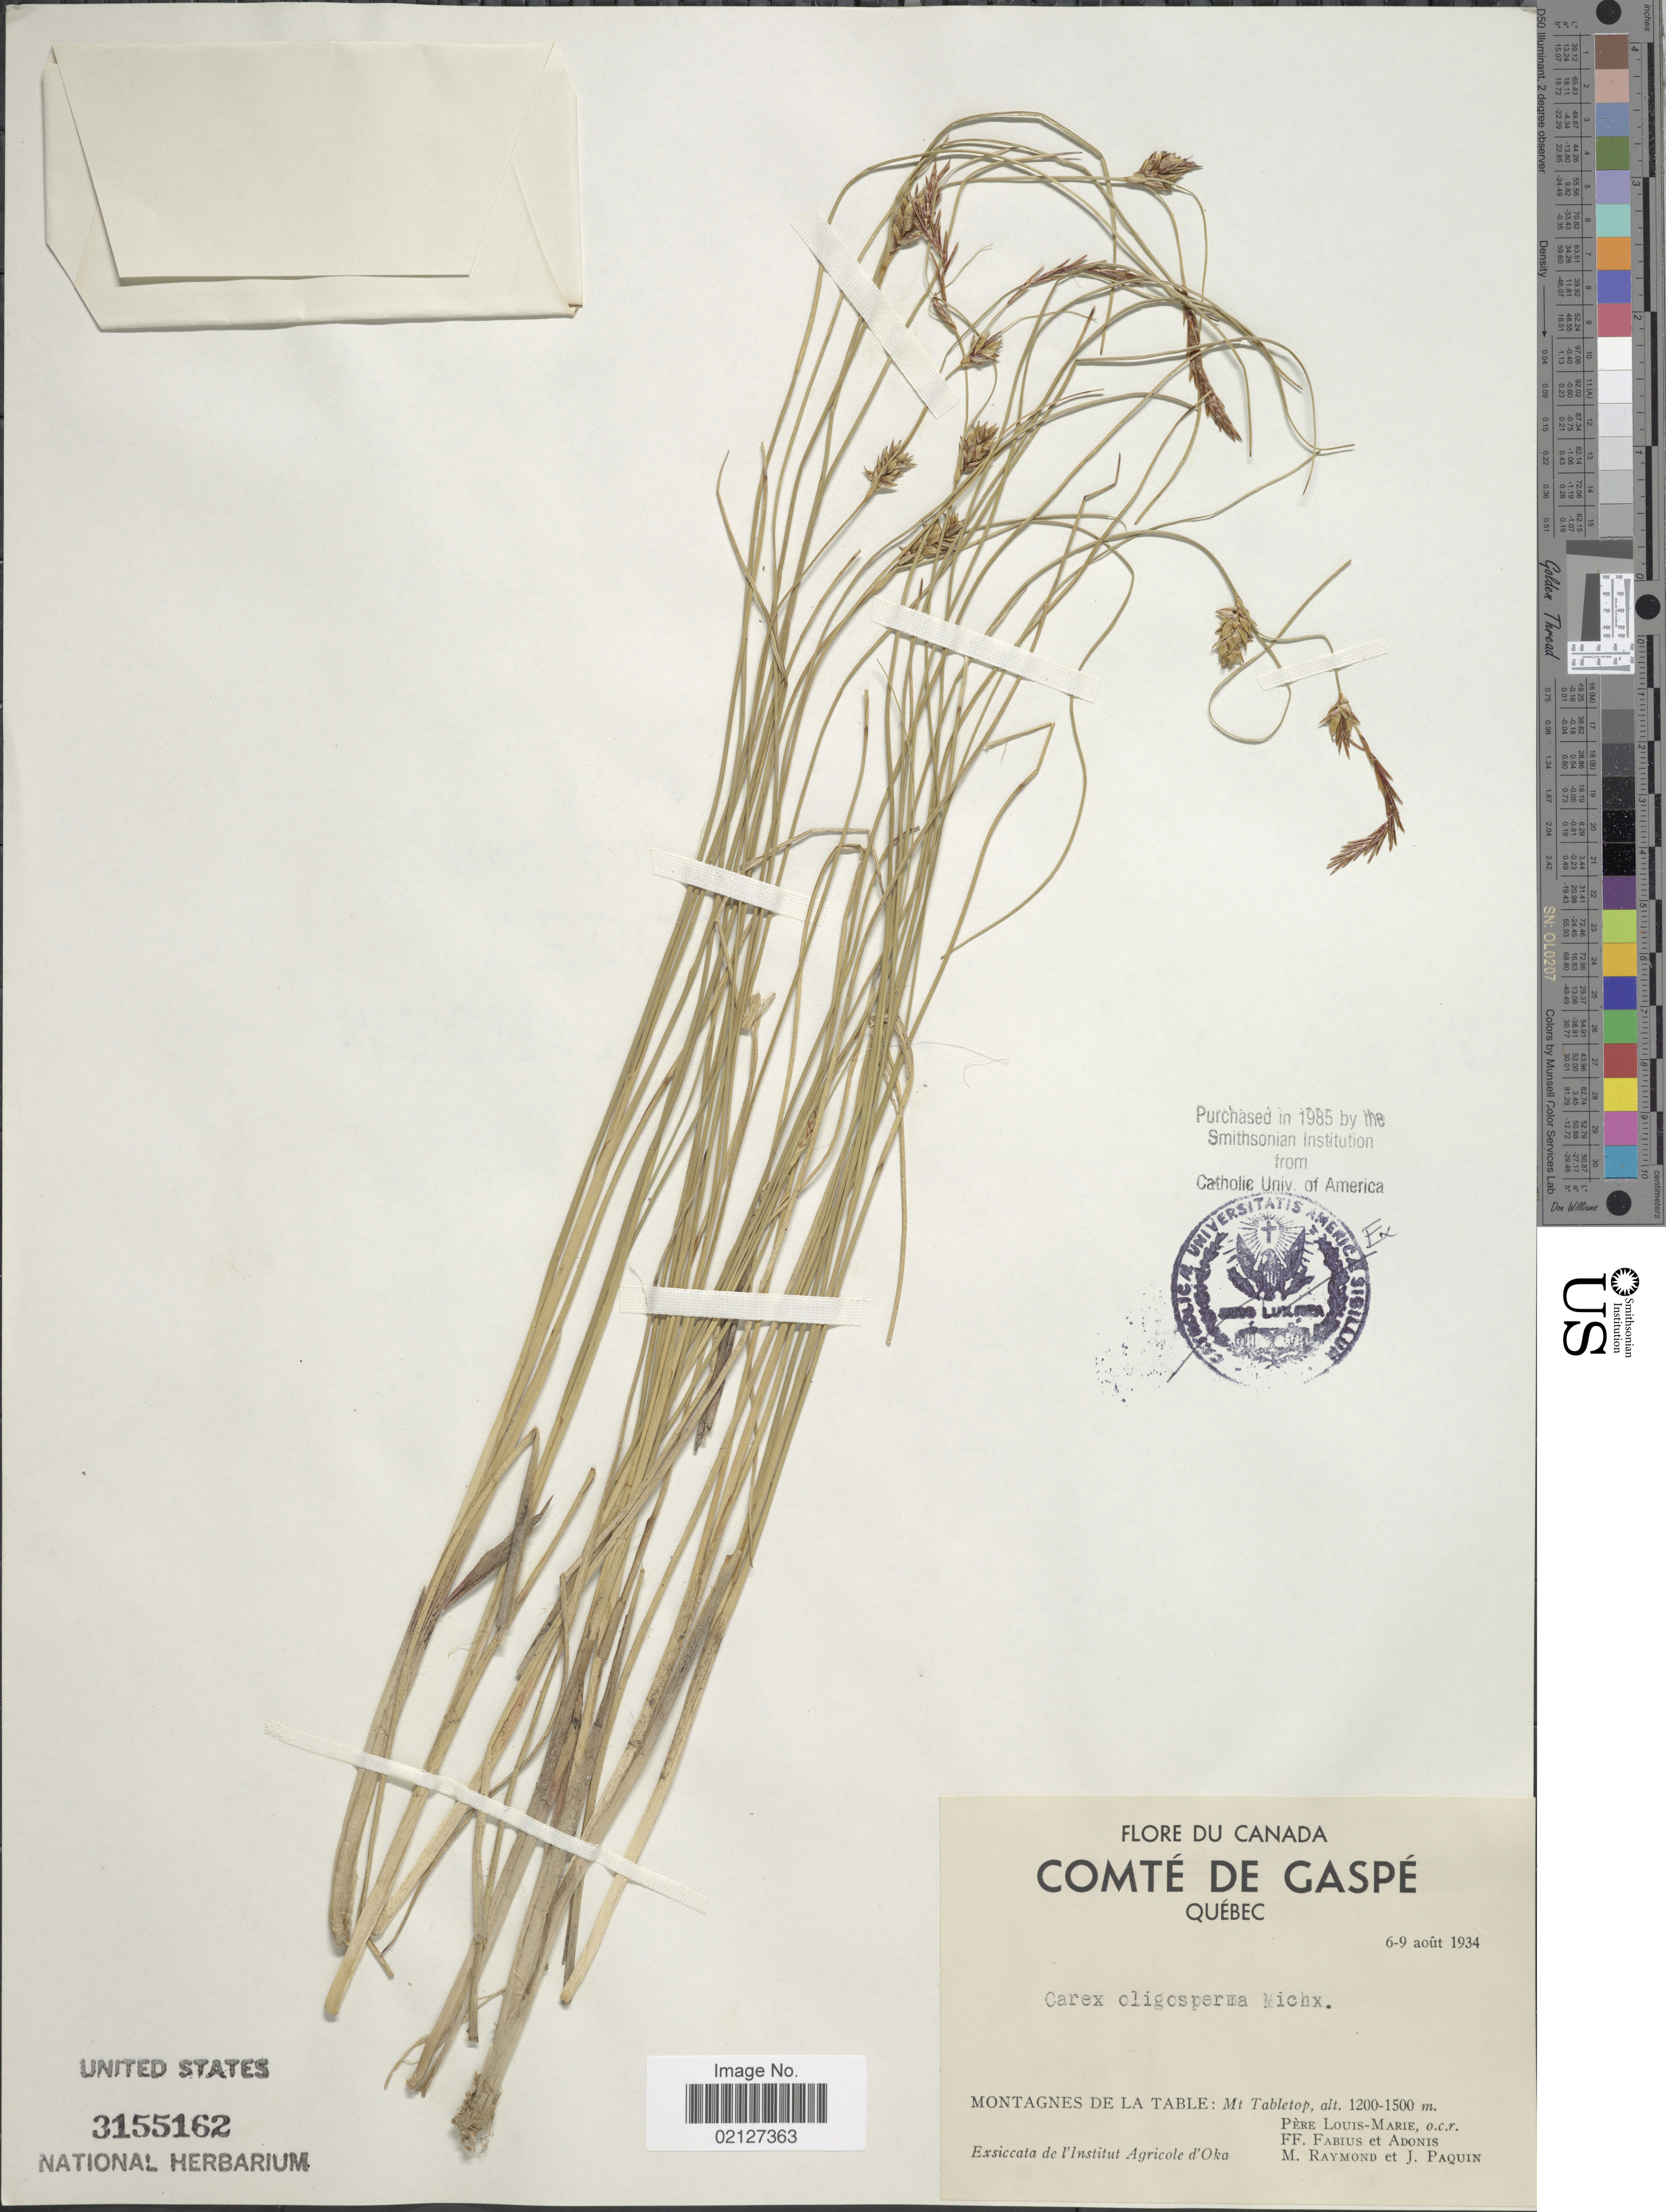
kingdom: Plantae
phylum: Tracheophyta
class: Liliopsida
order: Poales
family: Cyperaceae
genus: Carex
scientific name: Carex oligosperma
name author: Michx.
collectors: L.-M. LaLonde, F. Fabius, Adonis, M. Raymond & J. Paquin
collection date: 1934-08-06/1934-08-09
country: Canada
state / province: Quebec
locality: Comte de Gaspe, Montagnes de La Table: Mt. Tabletop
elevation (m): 1200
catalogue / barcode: US 3155162